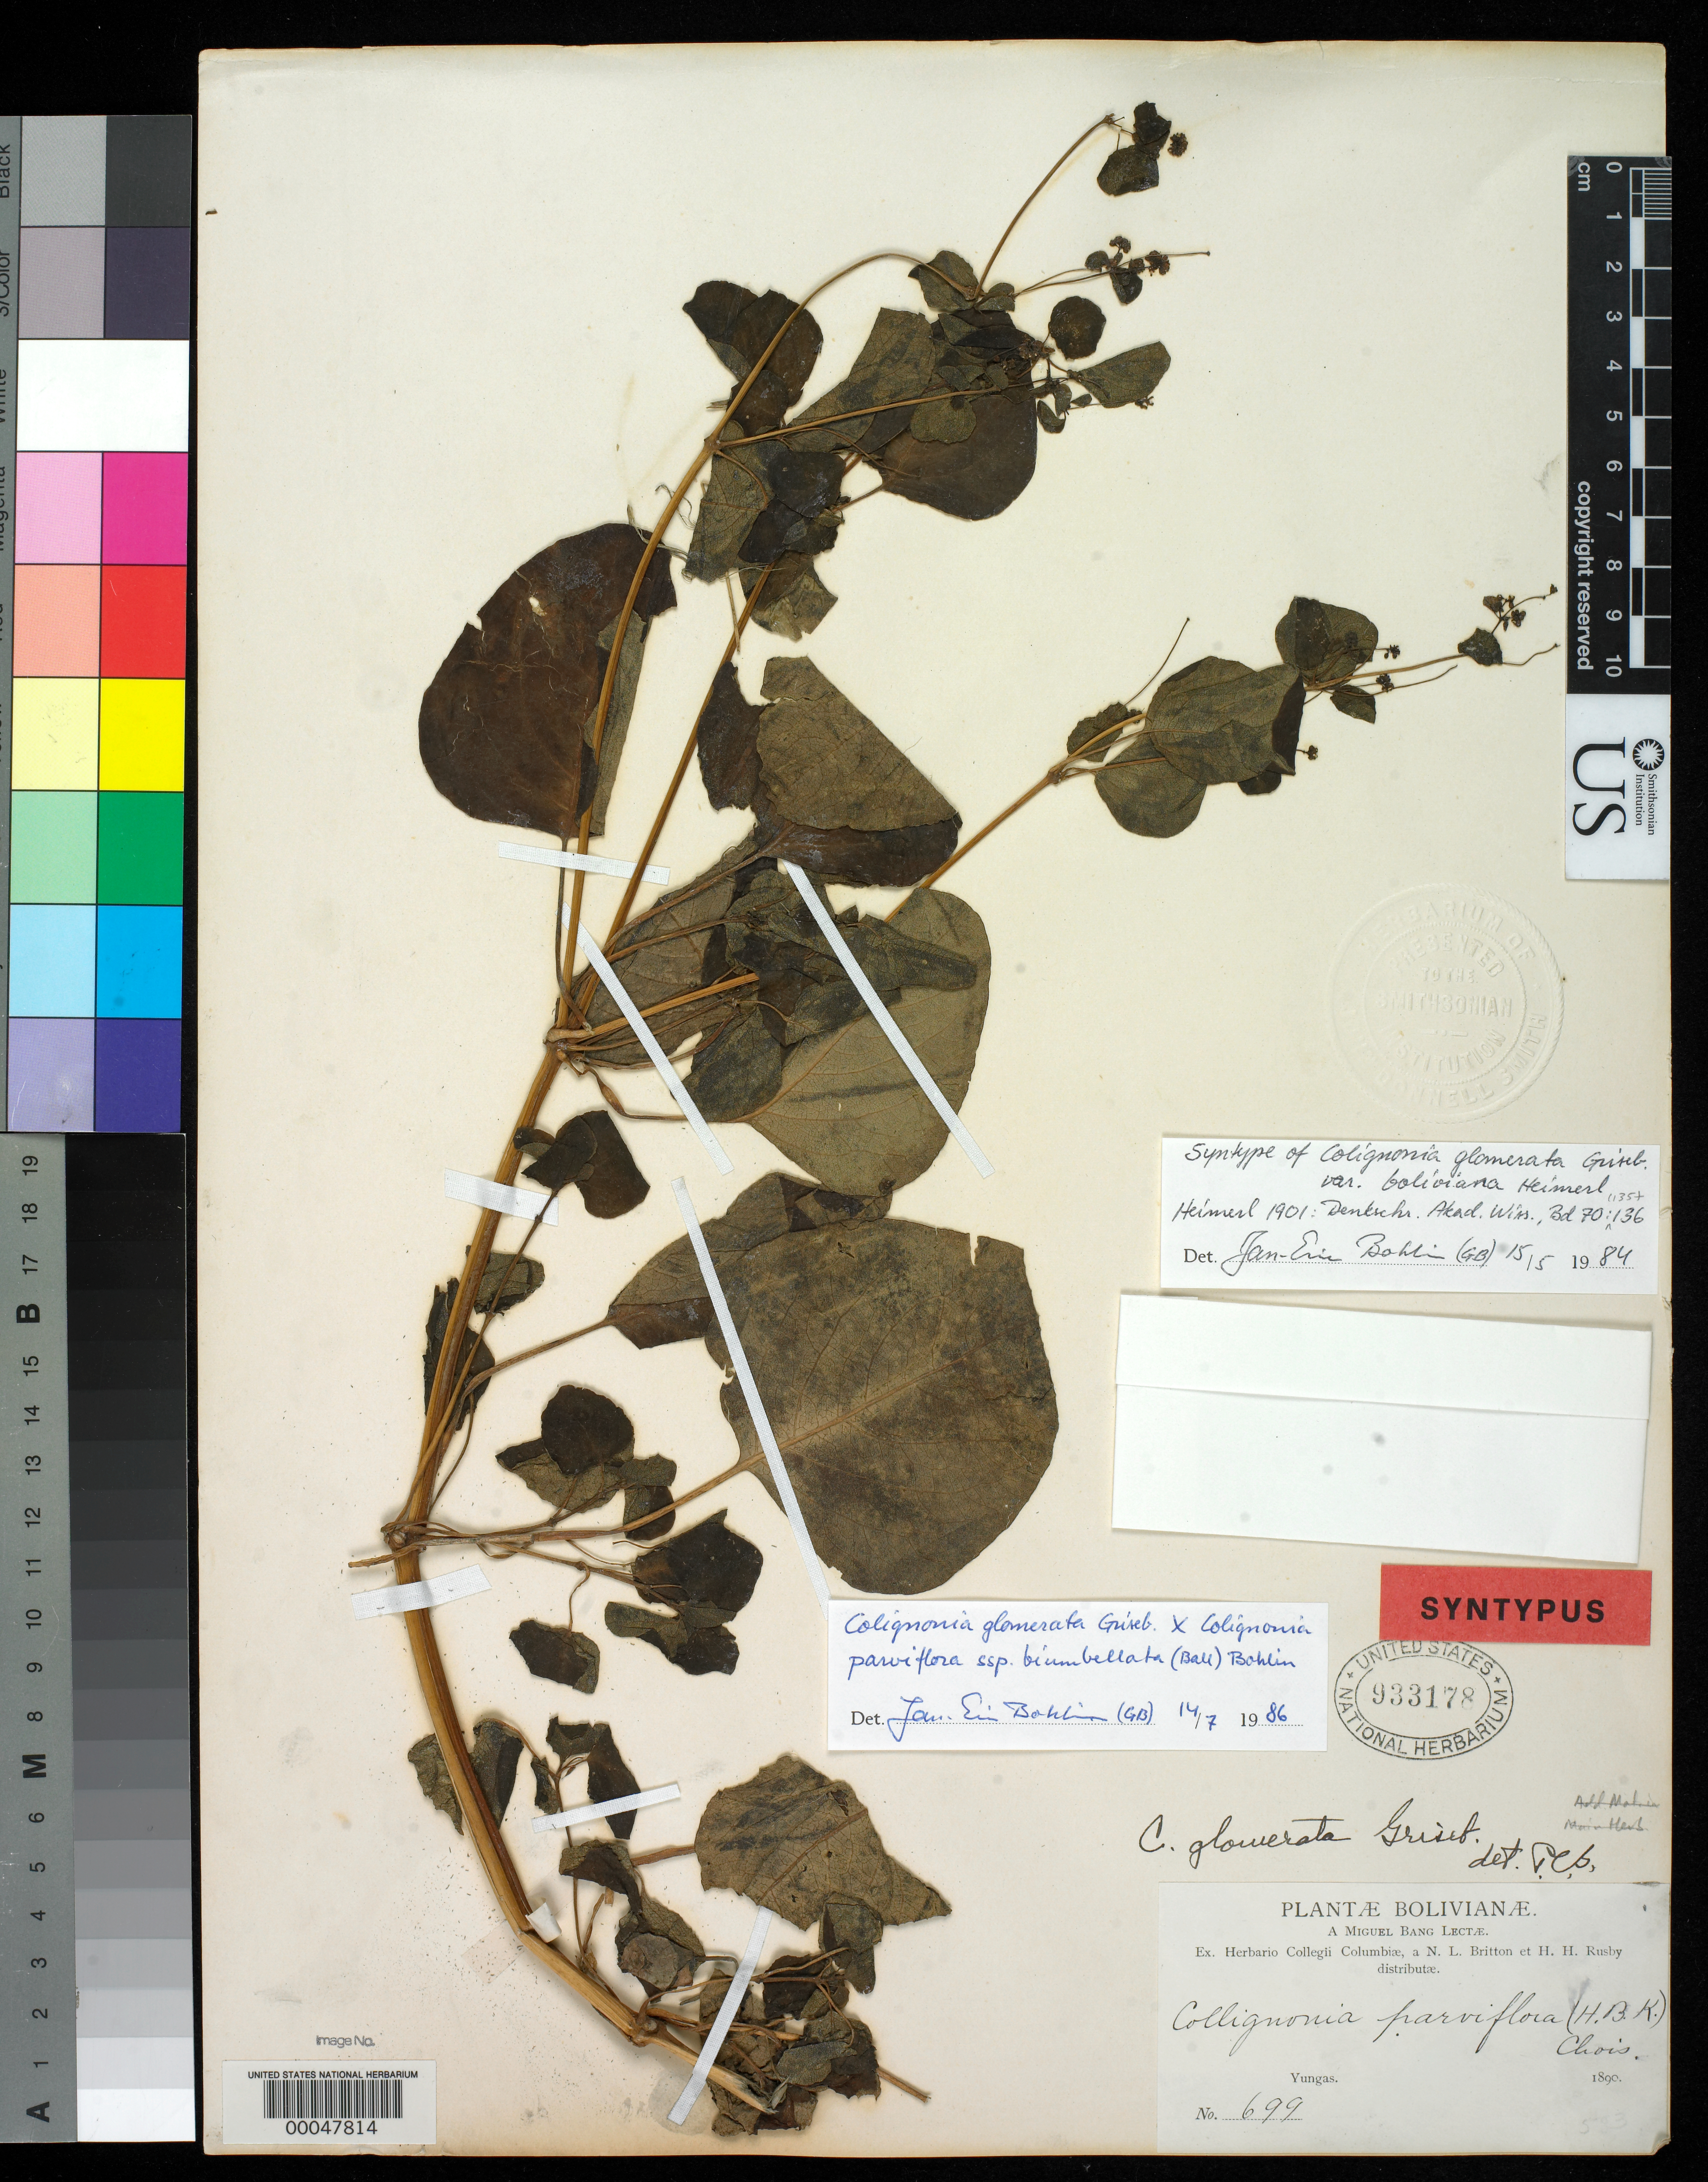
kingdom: Plantae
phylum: Tracheophyta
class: Magnoliopsida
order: Caryophyllales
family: Nyctaginaceae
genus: Colignonia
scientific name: Colignonia glomerata var. boliviana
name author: Heimerl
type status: Syntype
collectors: M. Bang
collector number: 699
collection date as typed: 1890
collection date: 1890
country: Bolivia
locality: Yungas.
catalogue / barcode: US 933178